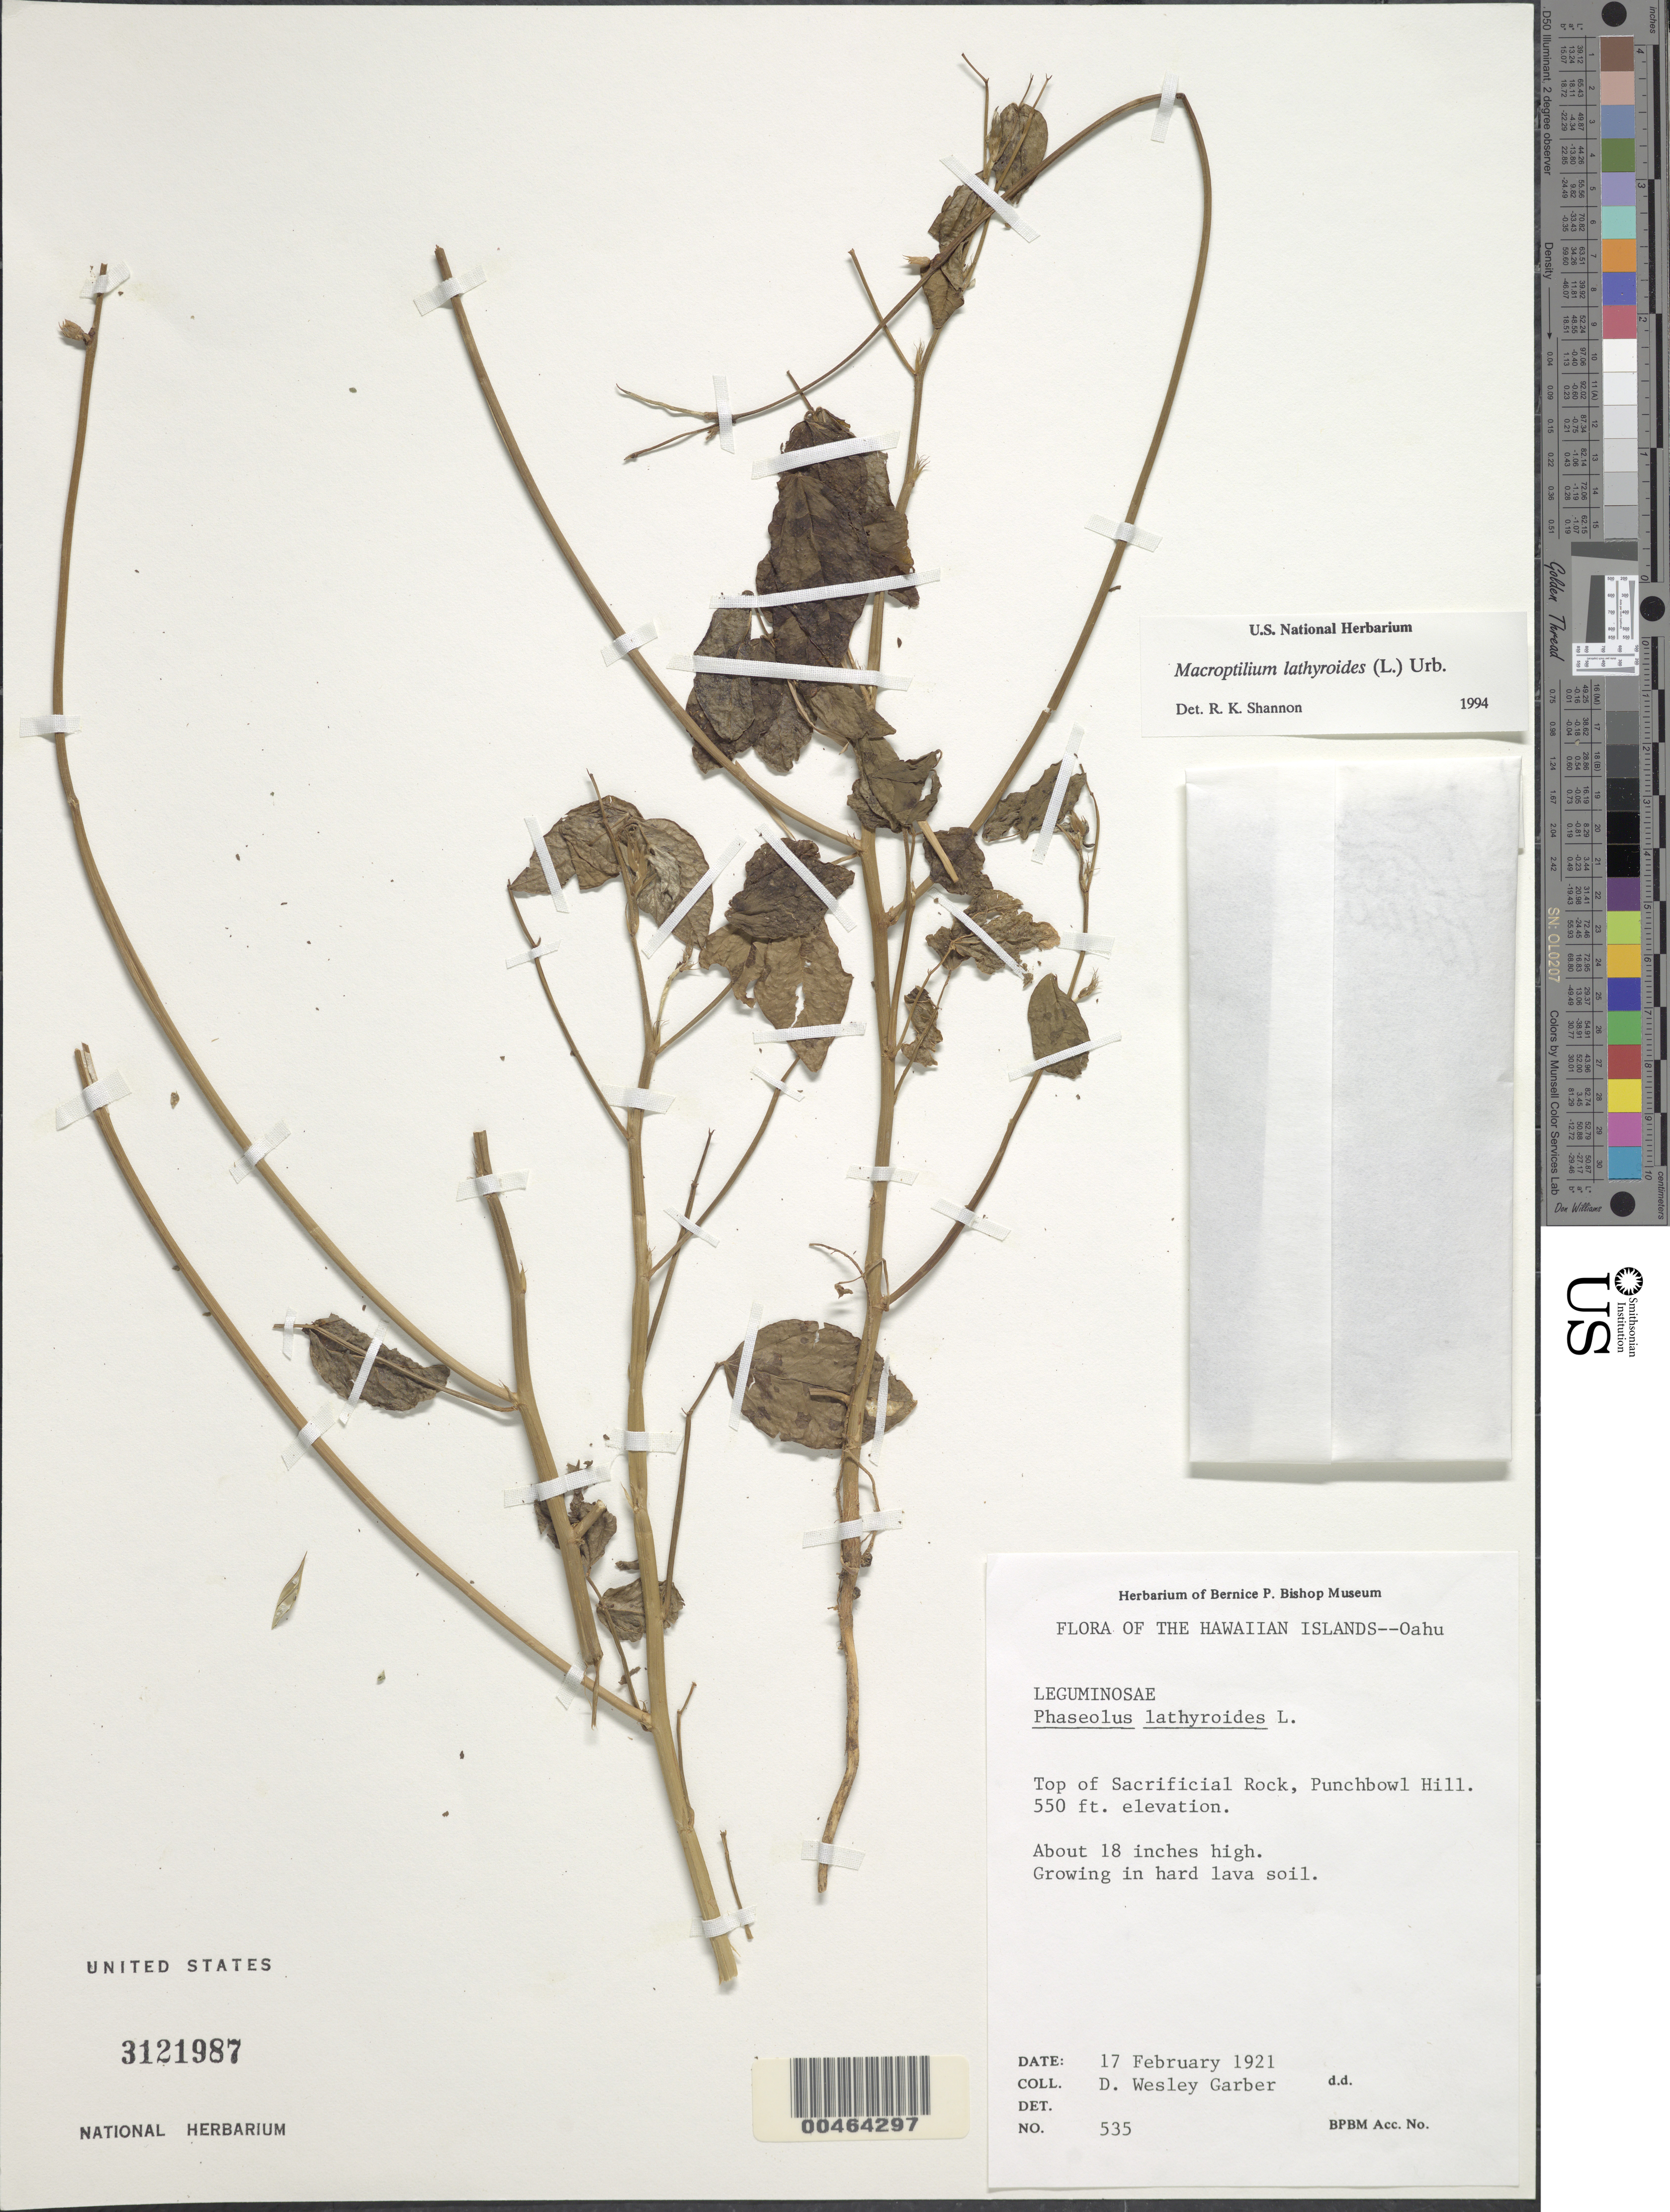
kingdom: Plantae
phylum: Tracheophyta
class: Magnoliopsida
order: Fabales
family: Fabaceae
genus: Macroptilium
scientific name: Macroptilium lathyroides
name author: (L.) Urb.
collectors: D. W. Garber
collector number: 535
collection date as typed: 17 Feb 1921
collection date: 1921-02-17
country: United States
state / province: Hawaii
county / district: Honolulu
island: Oahu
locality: Top of Sacrificial Rock, Punchbowl Hill.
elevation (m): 168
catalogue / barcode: US 3121987